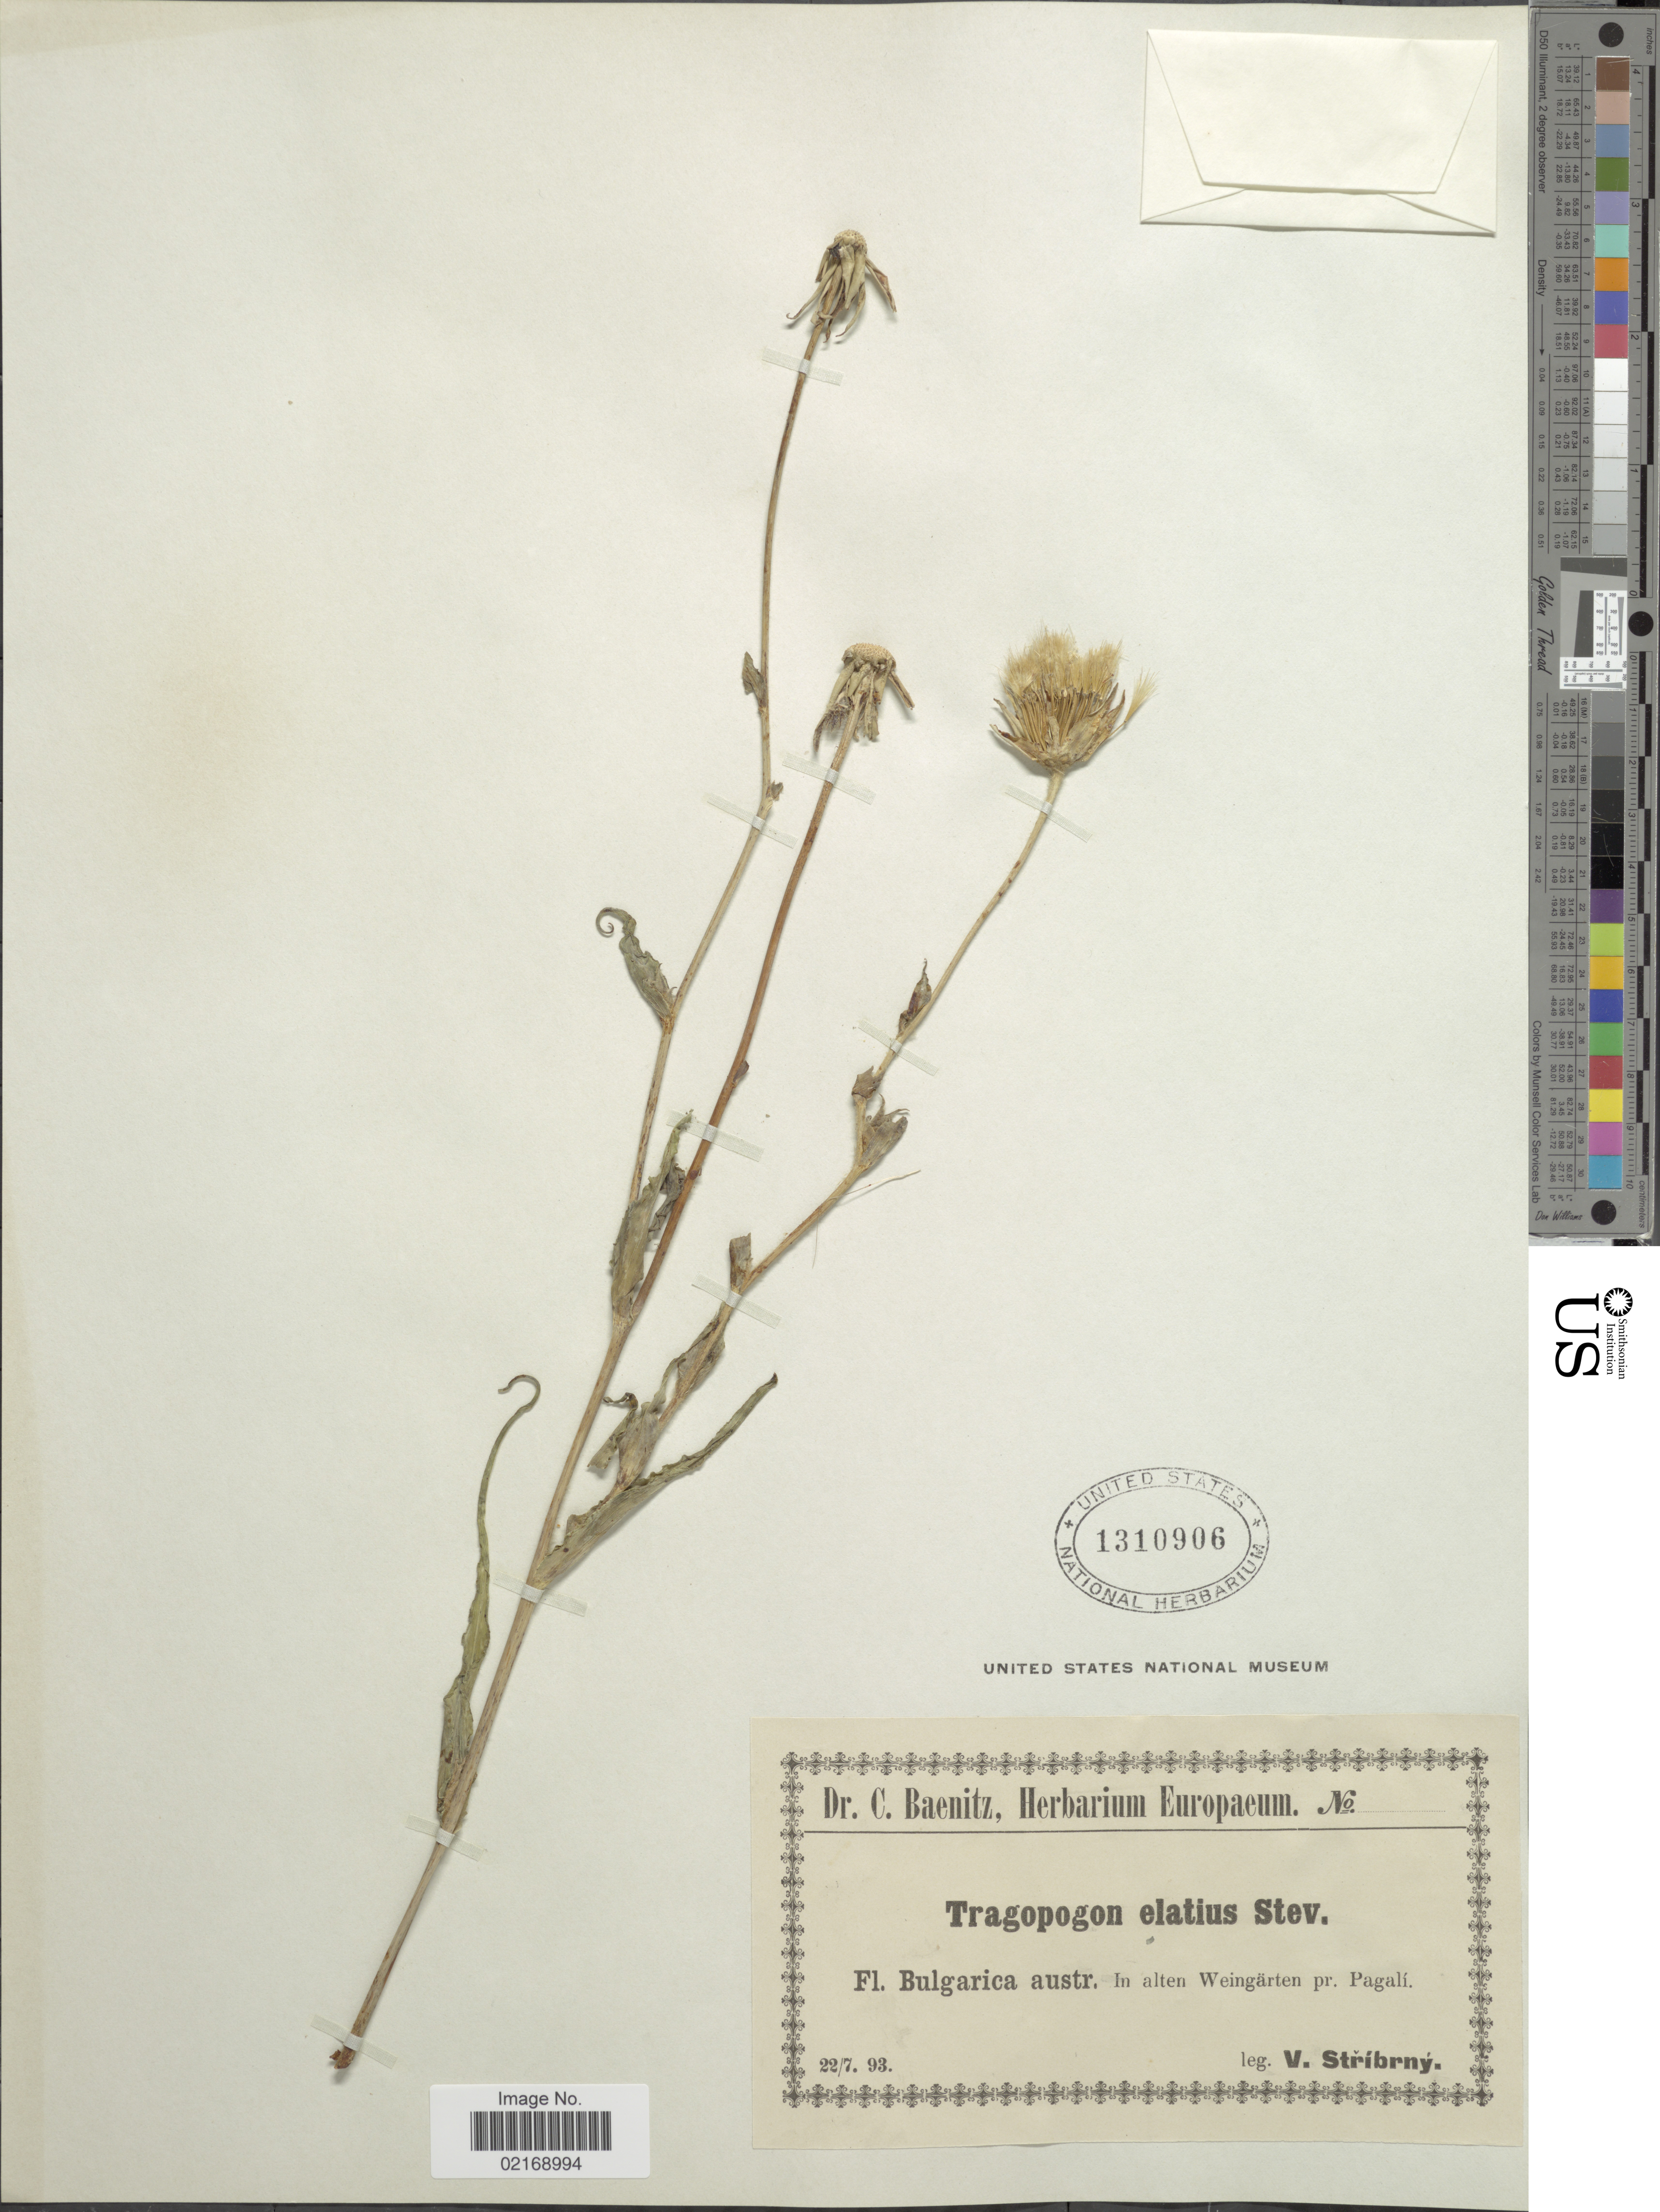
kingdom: Plantae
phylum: Tracheophyta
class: Magnoliopsida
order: Asterales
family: Asteraceae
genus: Tragopogon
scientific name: Tragopogon elatior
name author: Steven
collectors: V. Stribrny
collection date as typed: Transcribed d/m/y: 22/7/93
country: Bulgaria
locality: Bulgarica austr. In alten Weingärten pr. Pagalí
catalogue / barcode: US 1310906